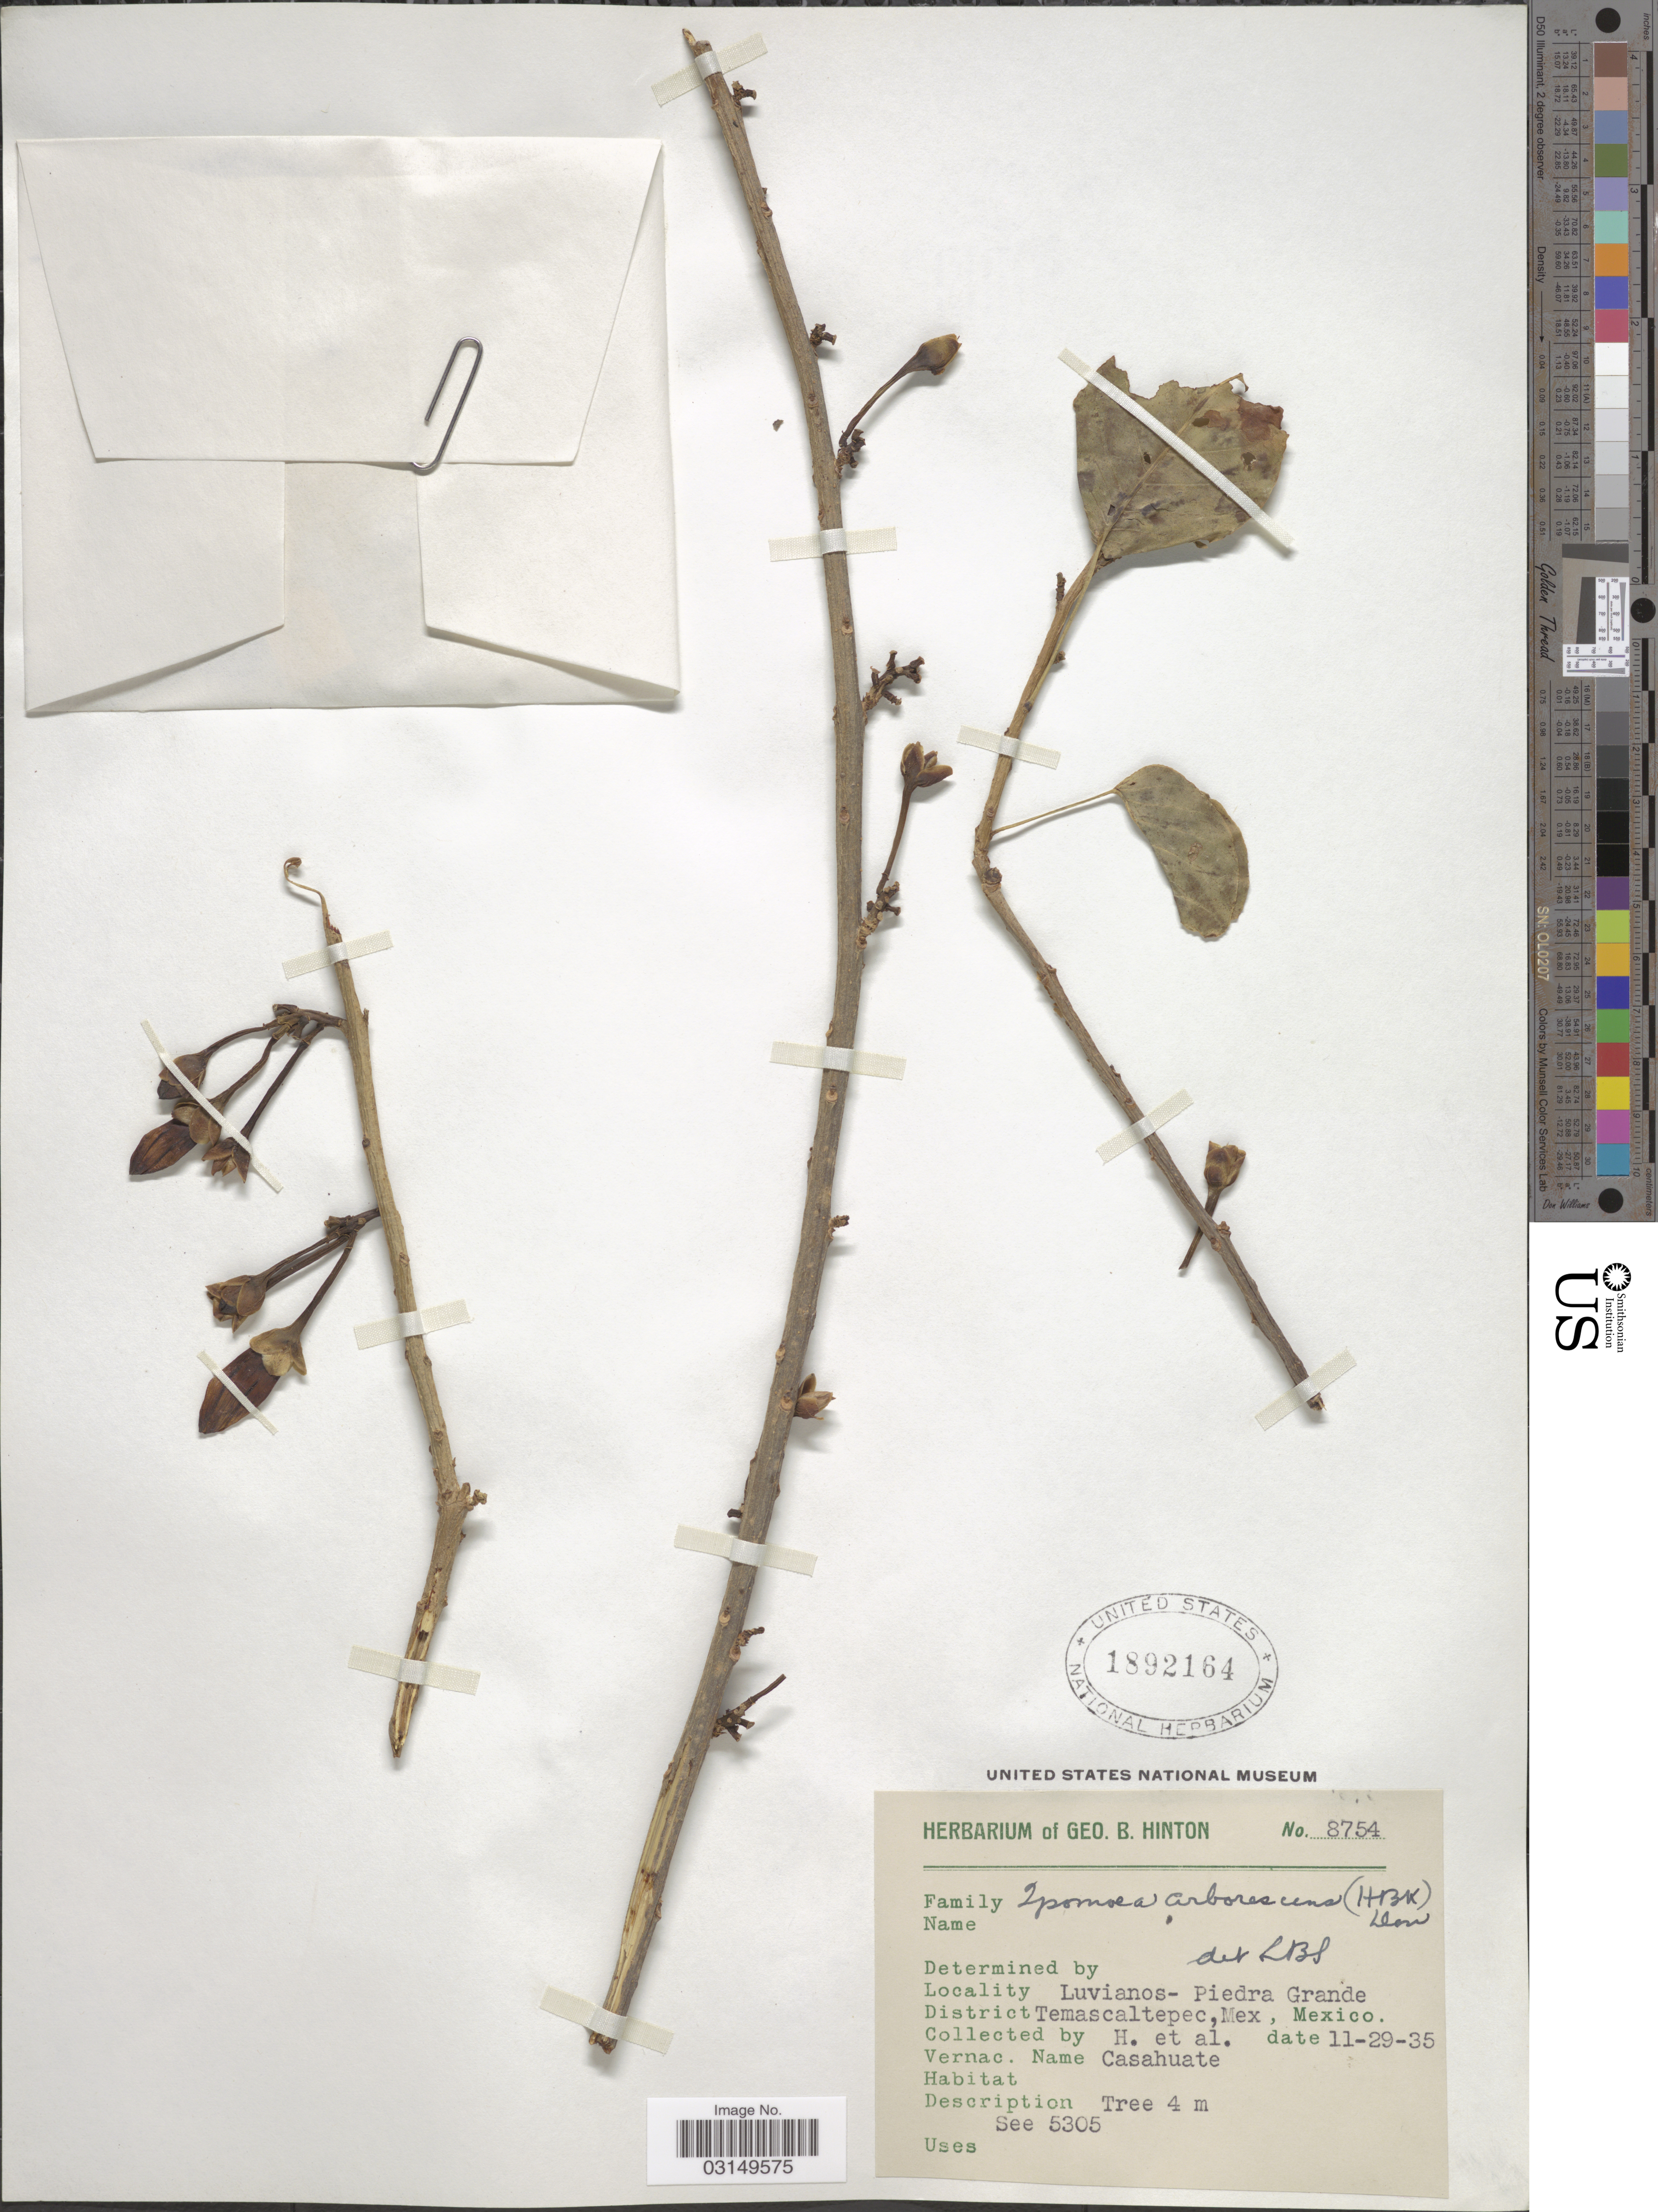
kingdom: Plantae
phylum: Tracheophyta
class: Magnoliopsida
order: Solanales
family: Convolvulaceae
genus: Ipomoea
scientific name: Ipomoea arborescens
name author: (Humb. & Bonpl. ex Willd.) G. Don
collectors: G. B. Hinton & et al.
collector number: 8754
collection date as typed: Transcribed d/m/y: 29/11/35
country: Mexico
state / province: México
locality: Luvianos - Piedra Grande. District Temascaltepec.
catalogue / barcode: US 1892164